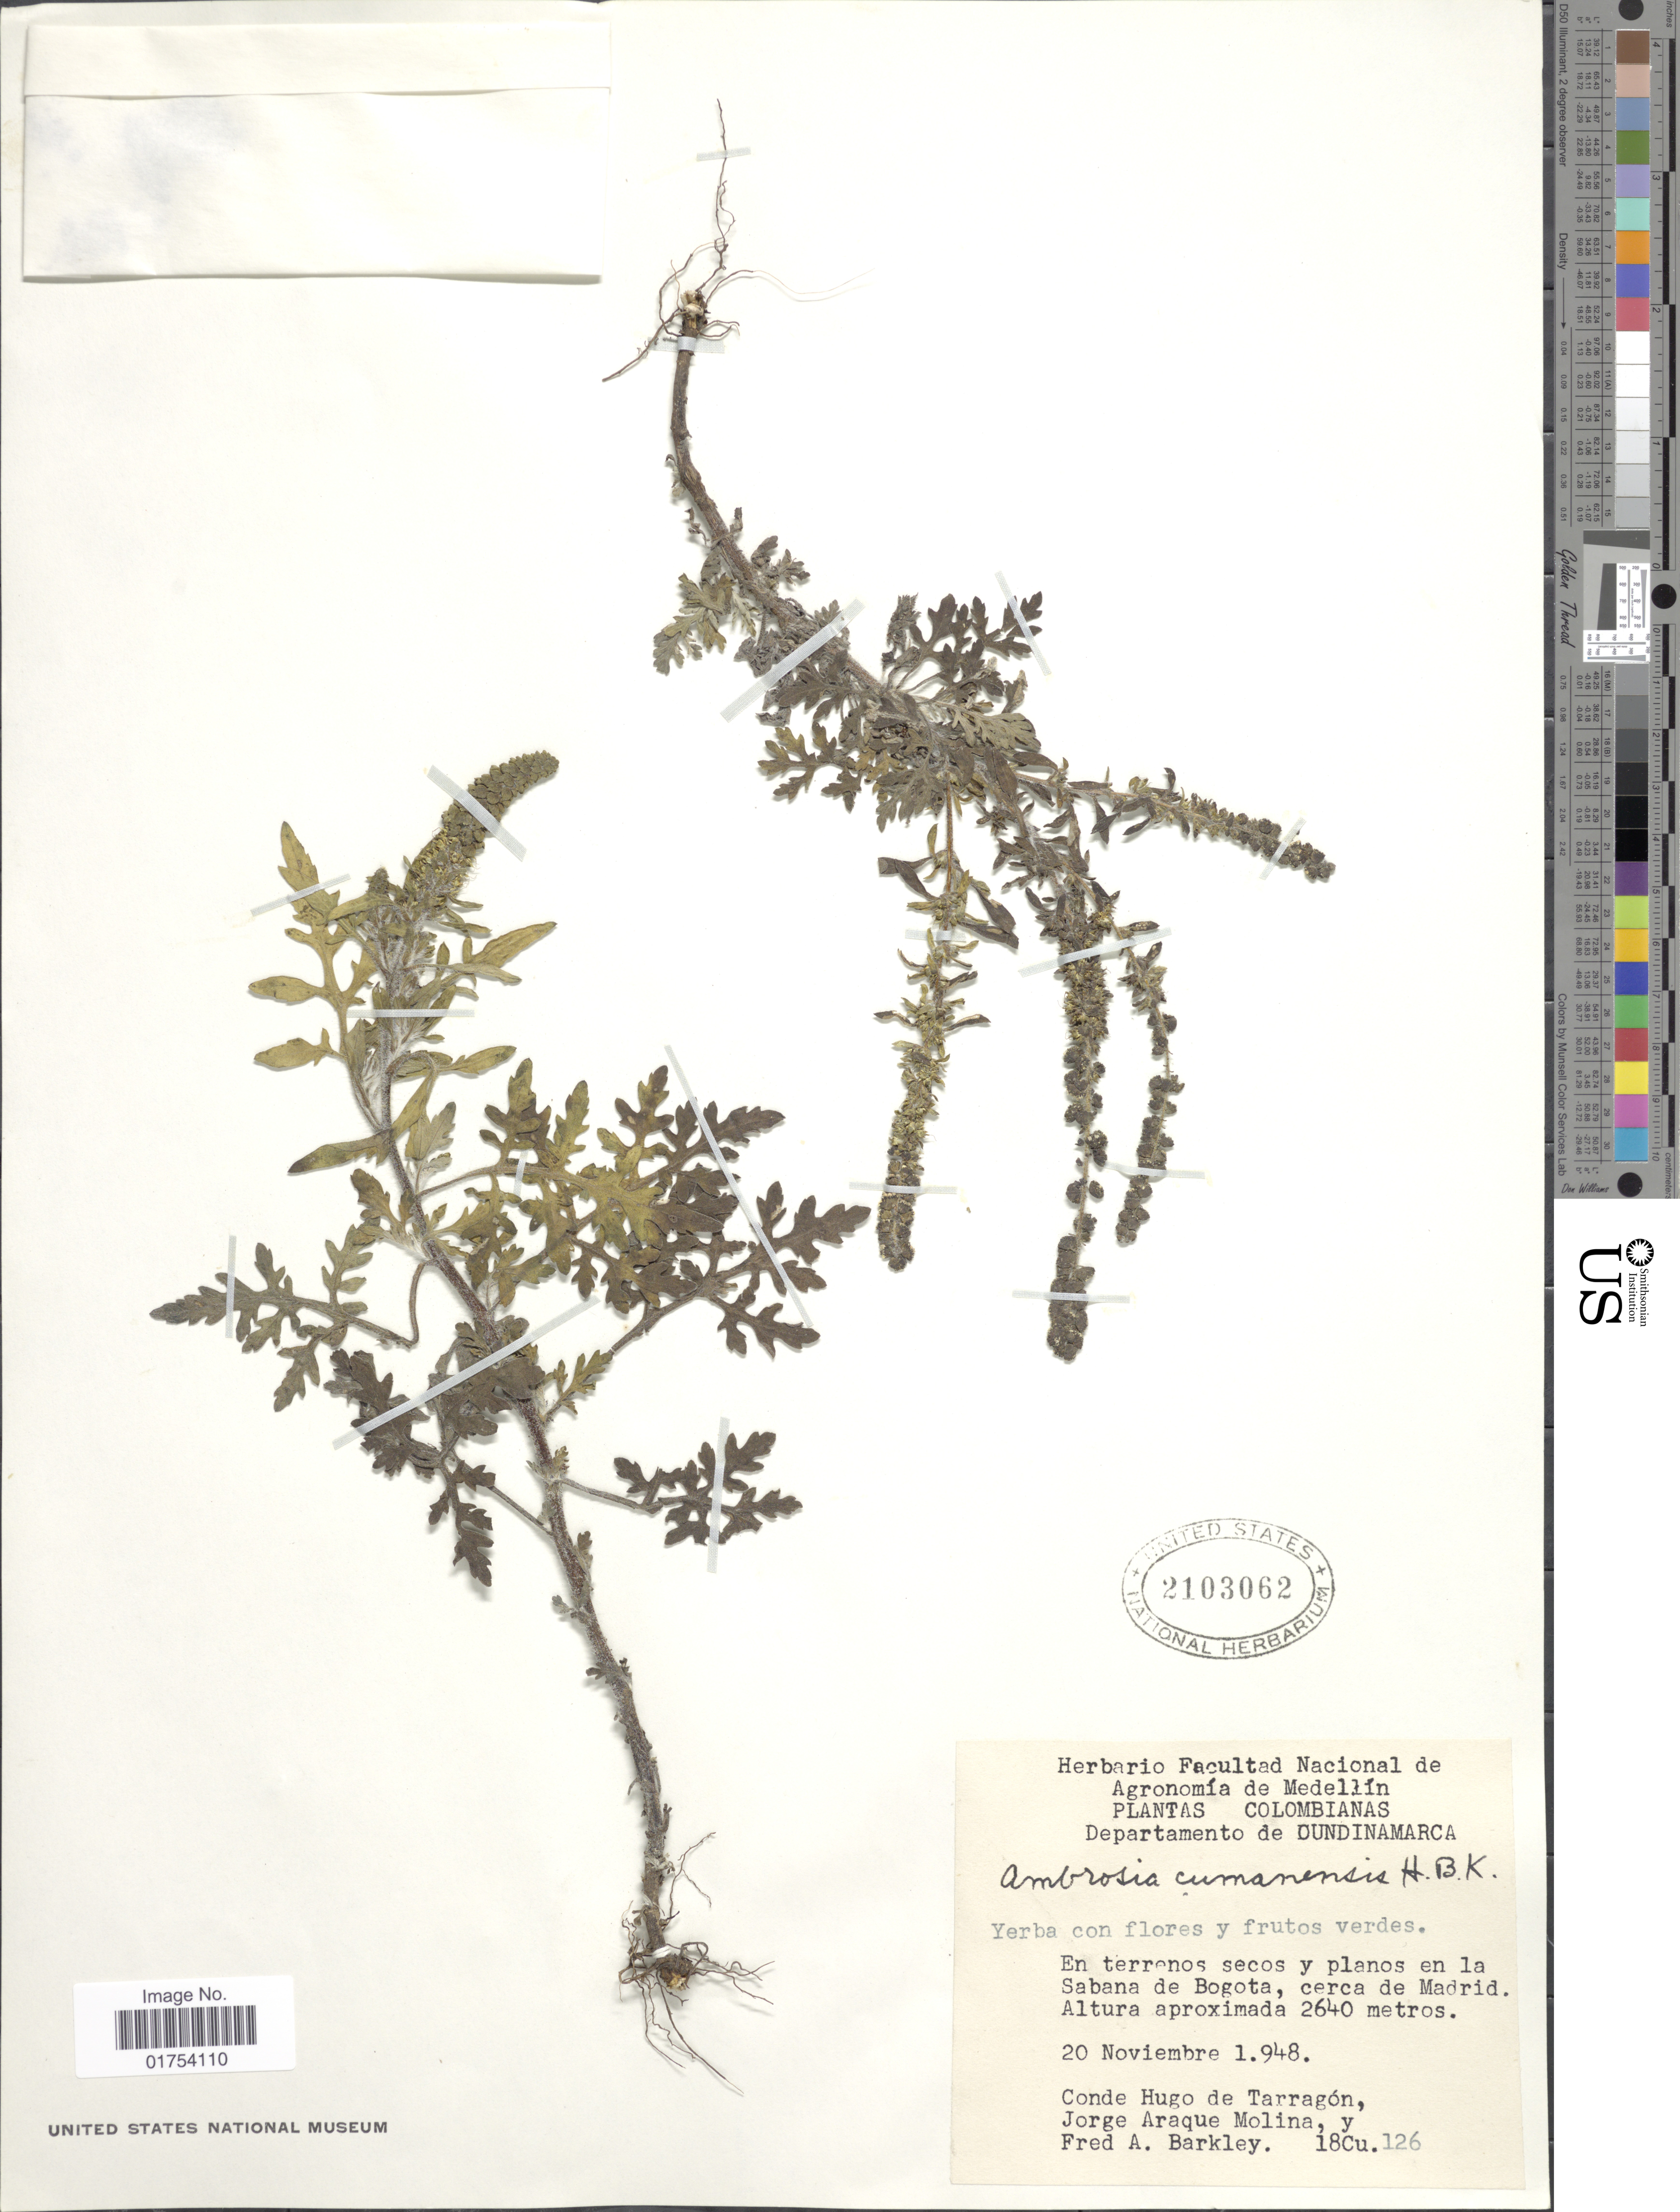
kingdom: Plantae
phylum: Tracheophyta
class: Magnoliopsida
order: Asterales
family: Asteraceae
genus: Ambrosia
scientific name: Ambrosia peruviana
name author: Willd.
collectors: C. De Tarragon, J. Araque Molina & F. A. Barkley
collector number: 18Cu126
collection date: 1948-11-20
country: Colombia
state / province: Cundinamarca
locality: En terrenos secos y planos en la Sabana de Bogota, cerca de Madrid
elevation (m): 2640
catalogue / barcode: US 2103062